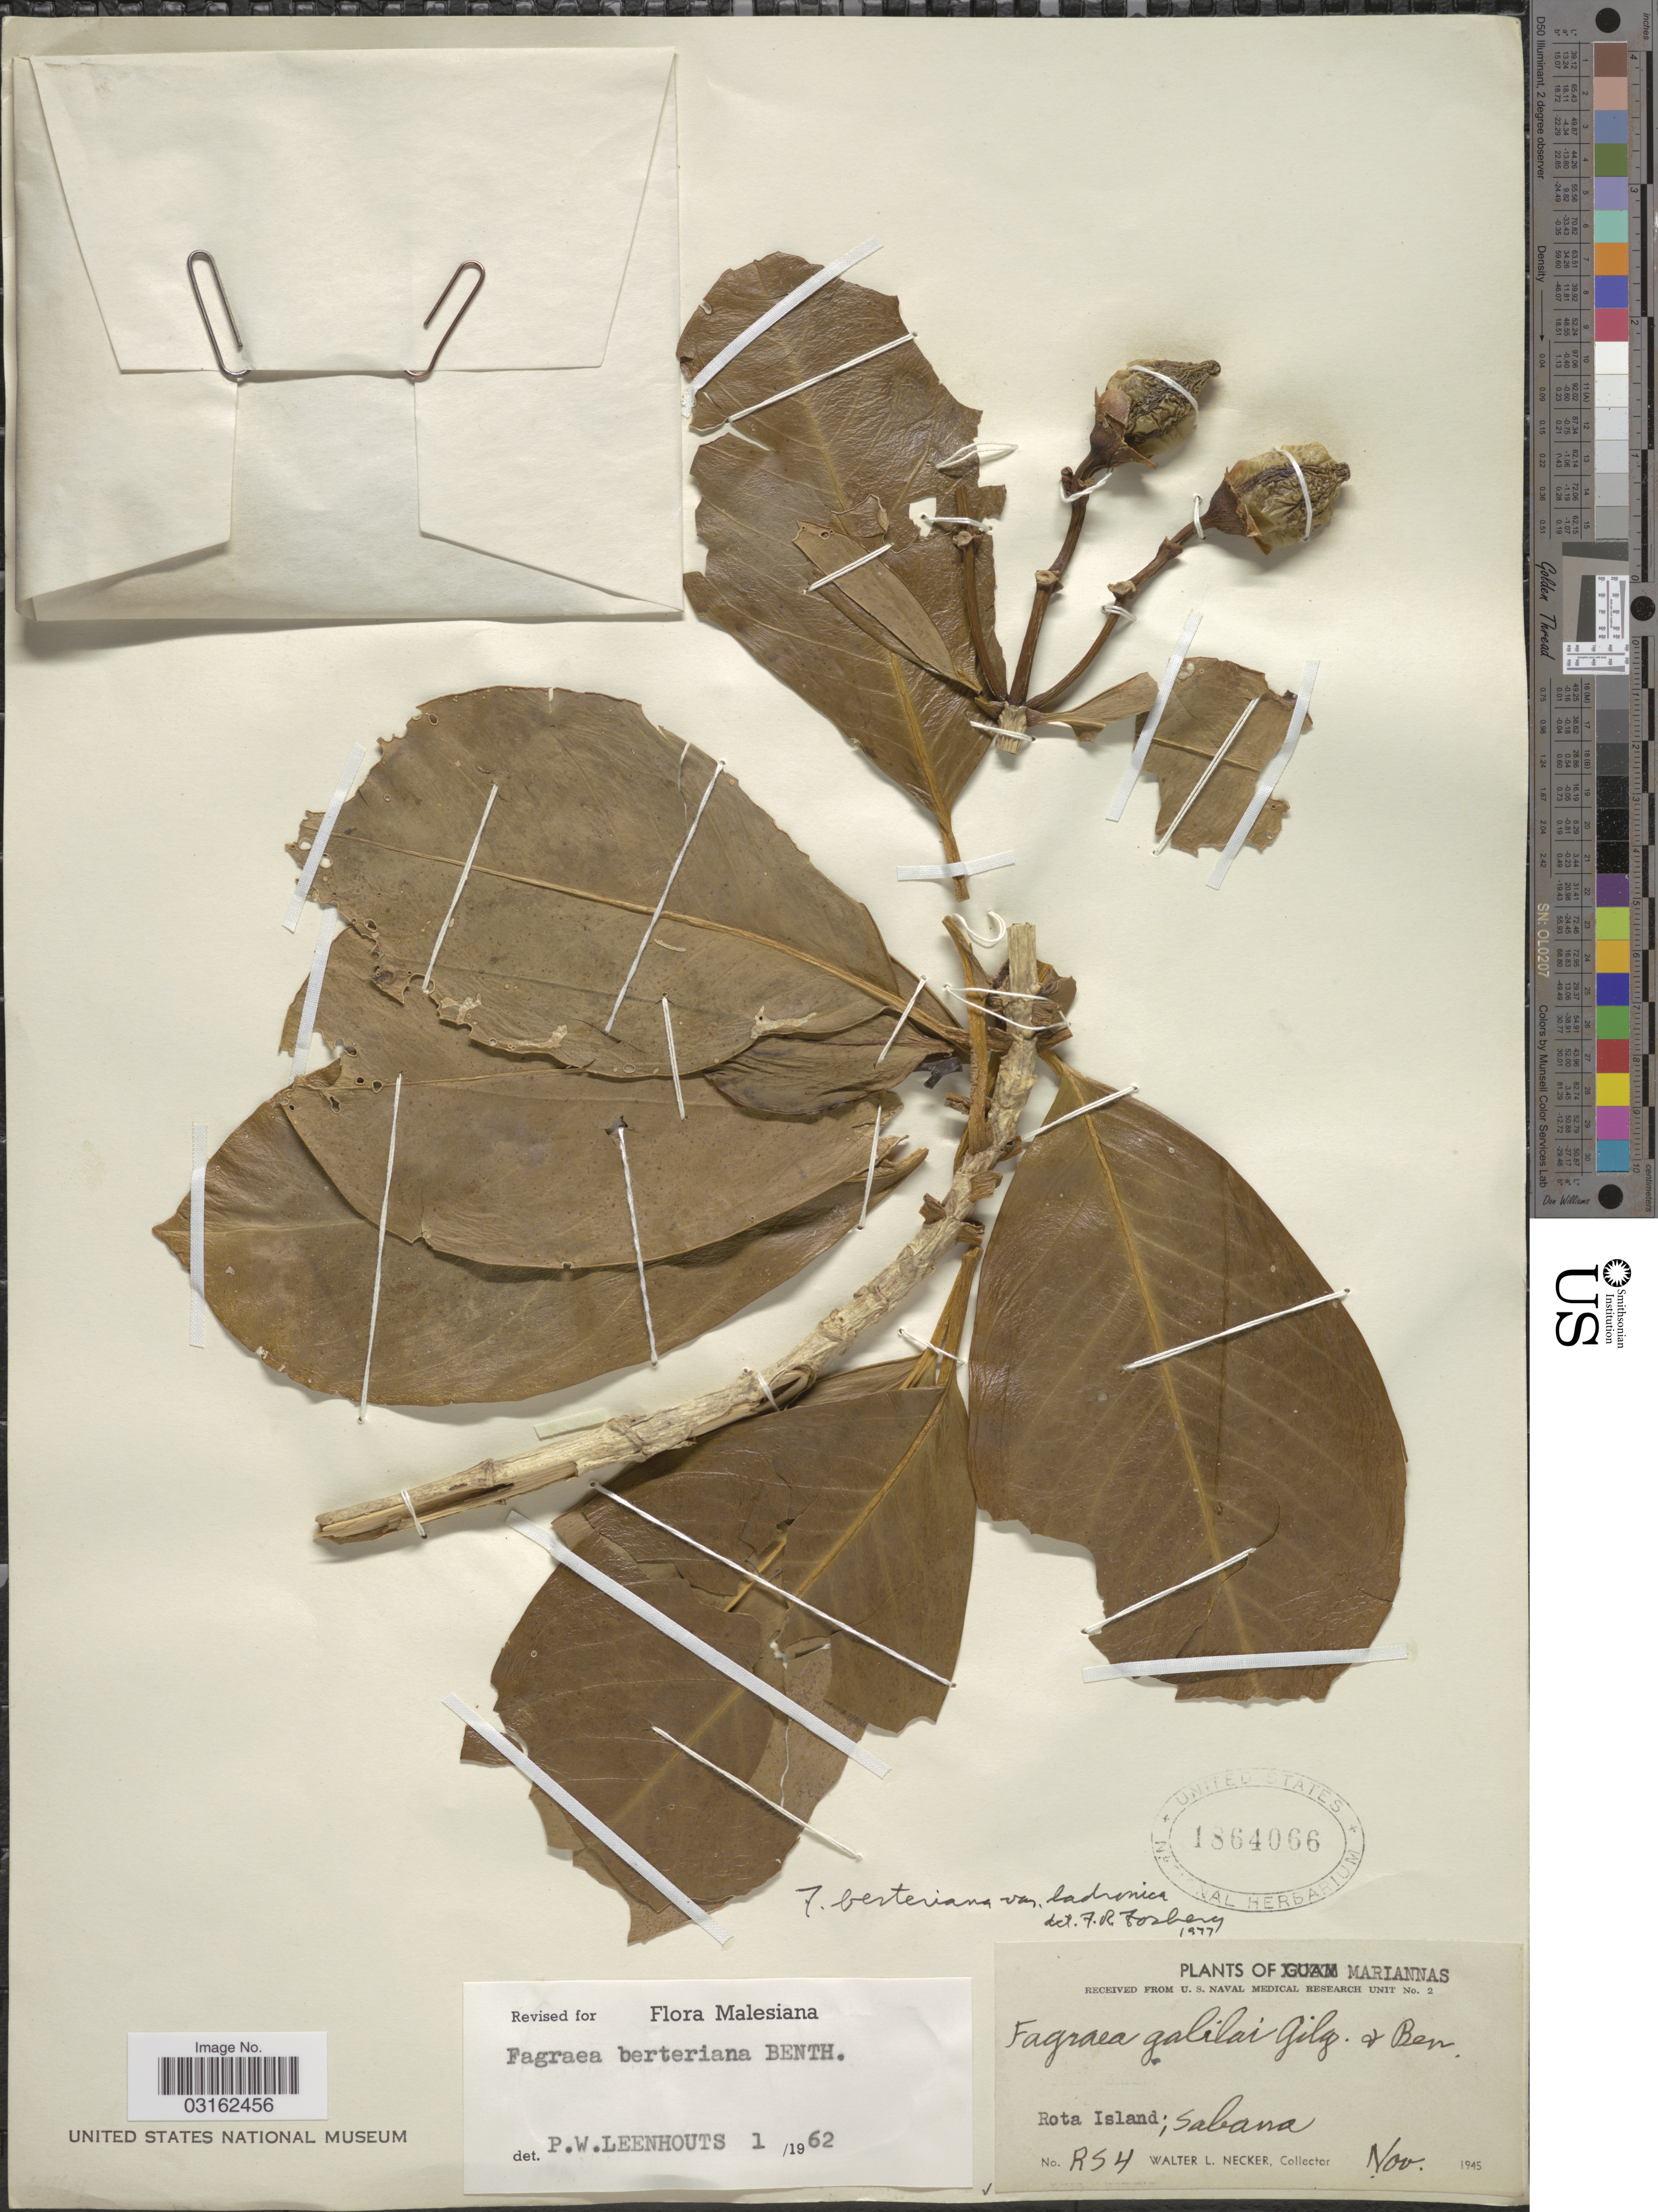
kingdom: Plantae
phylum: Tracheophyta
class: Magnoliopsida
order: Gentianales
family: Gentianaceae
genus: Fagraea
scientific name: Fagraea berteroana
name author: A. Gray ex Benth.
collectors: W. L. Necker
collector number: RS4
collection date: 1945-11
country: Northern Mariana Islands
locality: Marianas. Rota Island; Sabana.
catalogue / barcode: US 1864066